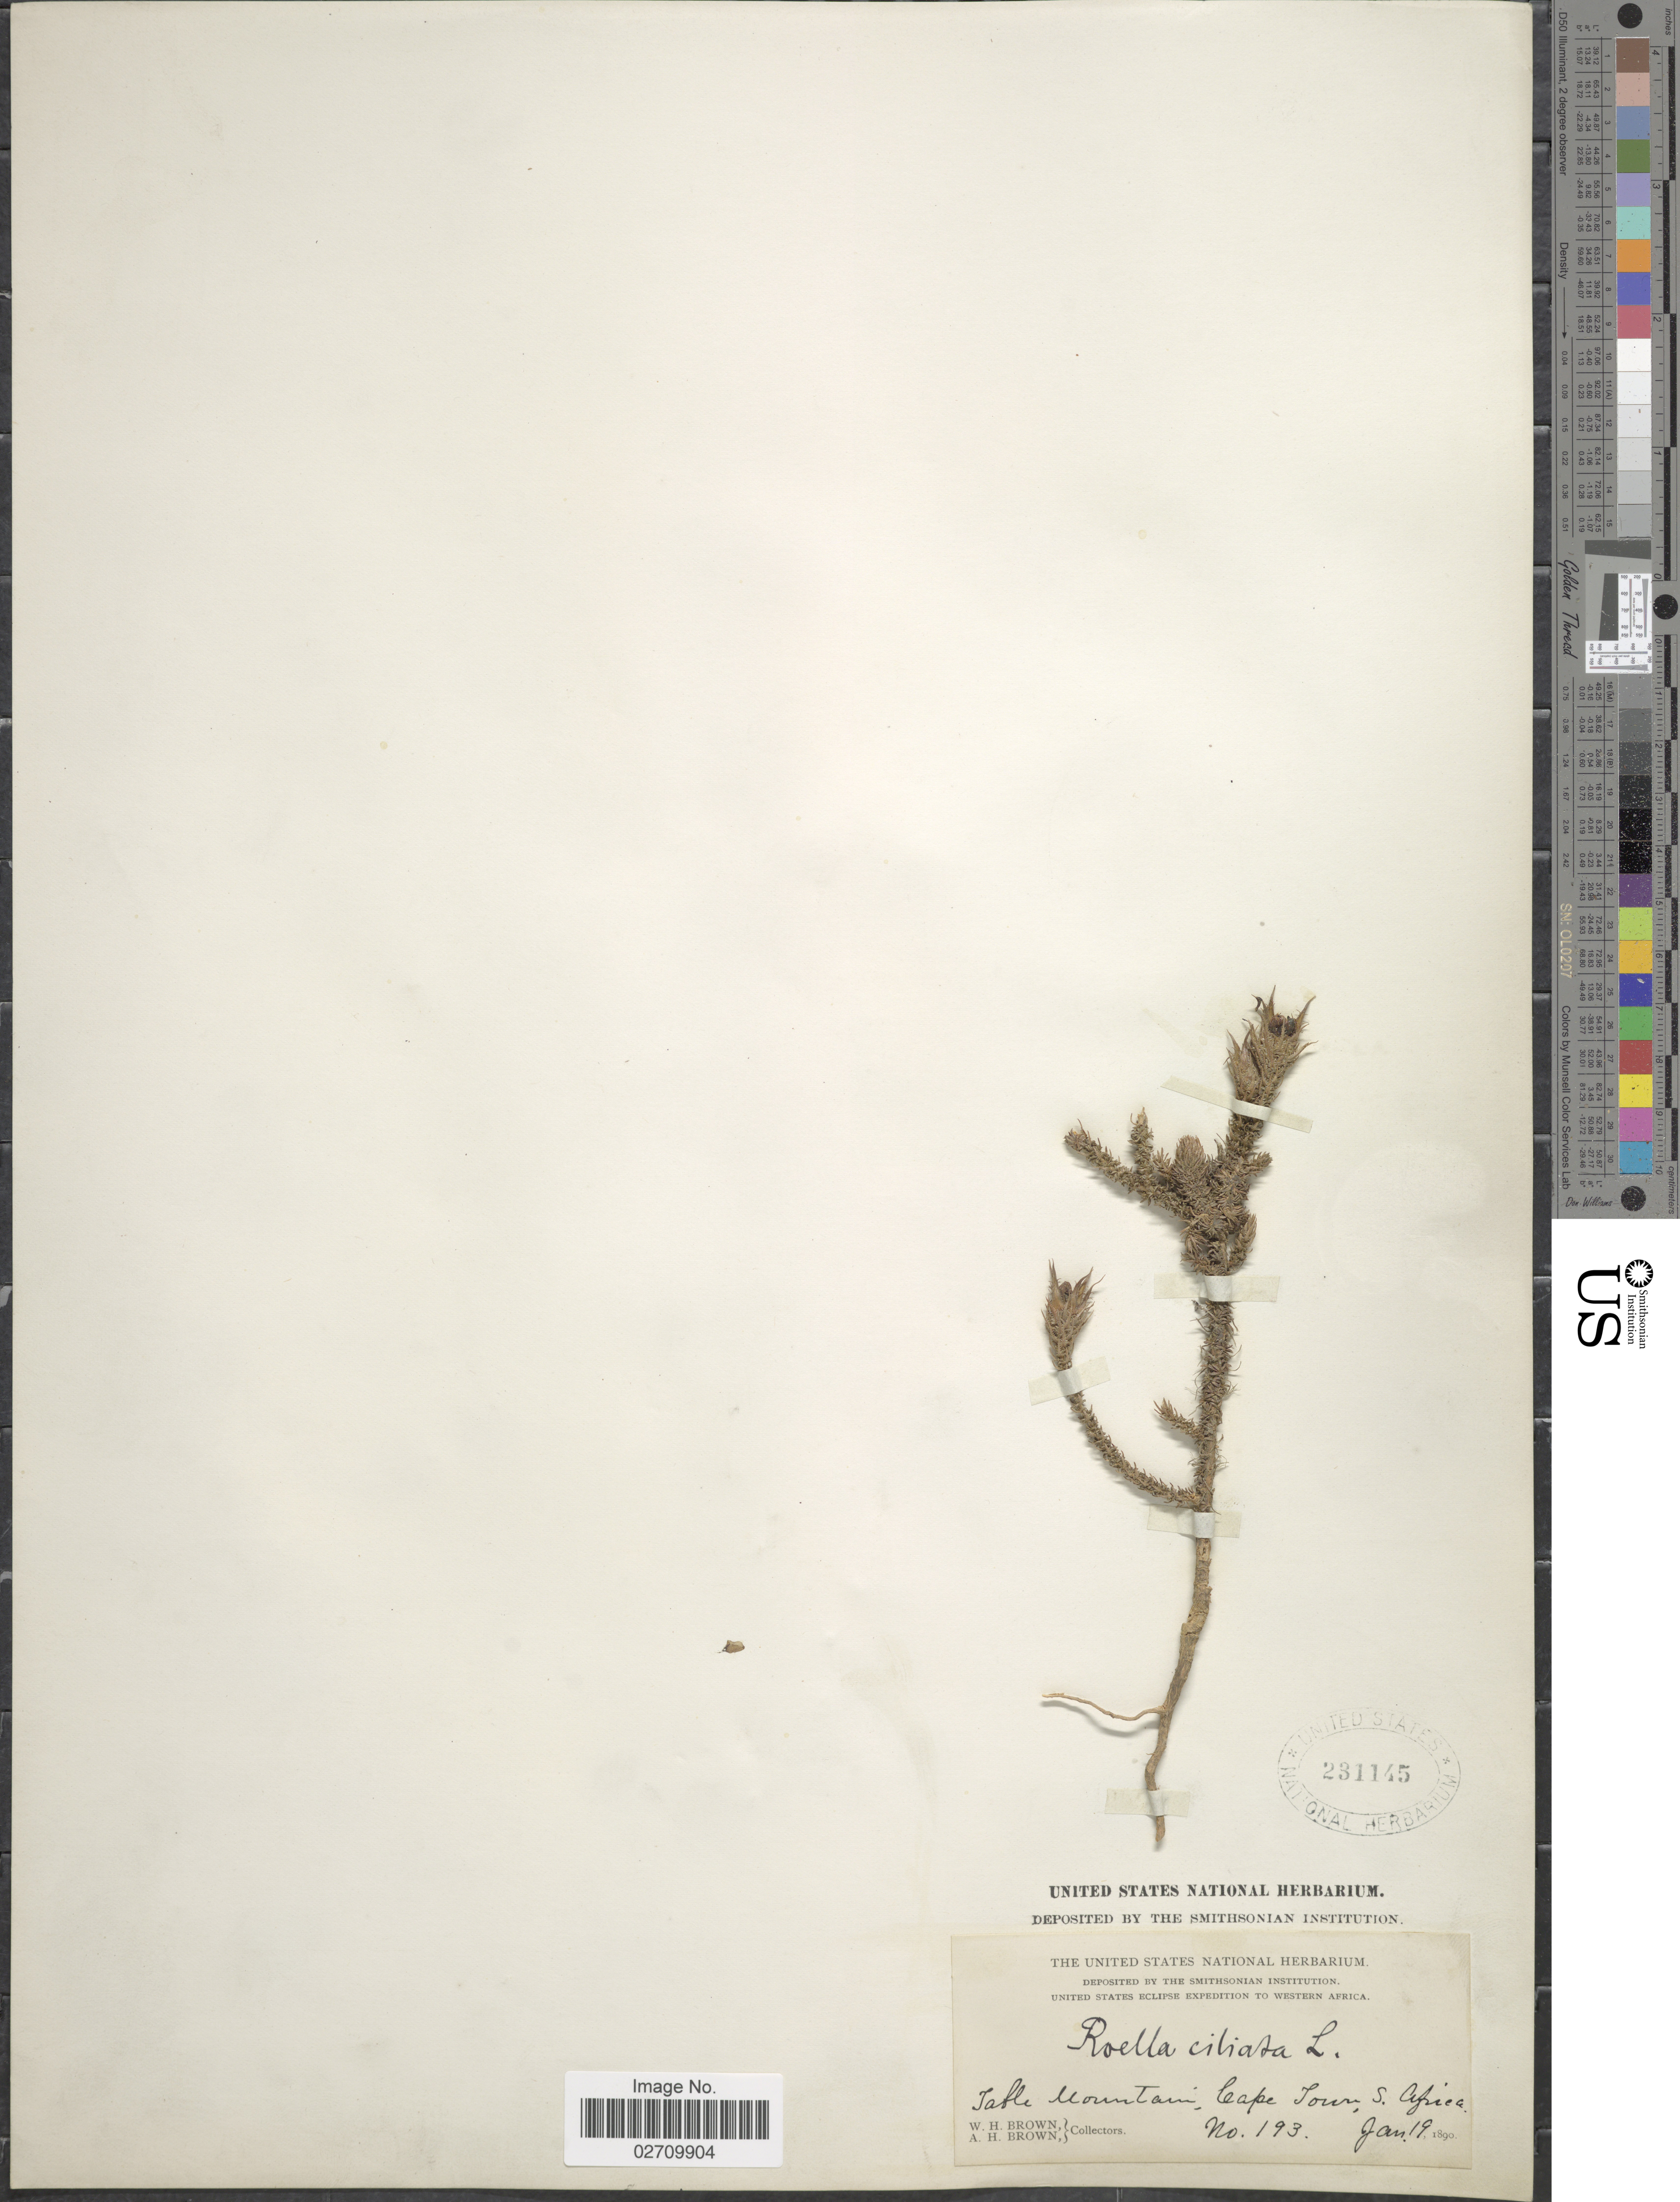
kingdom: Plantae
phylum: Tracheophyta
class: Magnoliopsida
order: Asterales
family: Campanulaceae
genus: Roella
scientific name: Roella ciliata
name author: L.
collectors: W. H. Brown & A. H. Brown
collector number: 193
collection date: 1890-01-19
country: South Africa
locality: Western Africa, Table Mountain, Cape Town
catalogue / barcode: US 231145